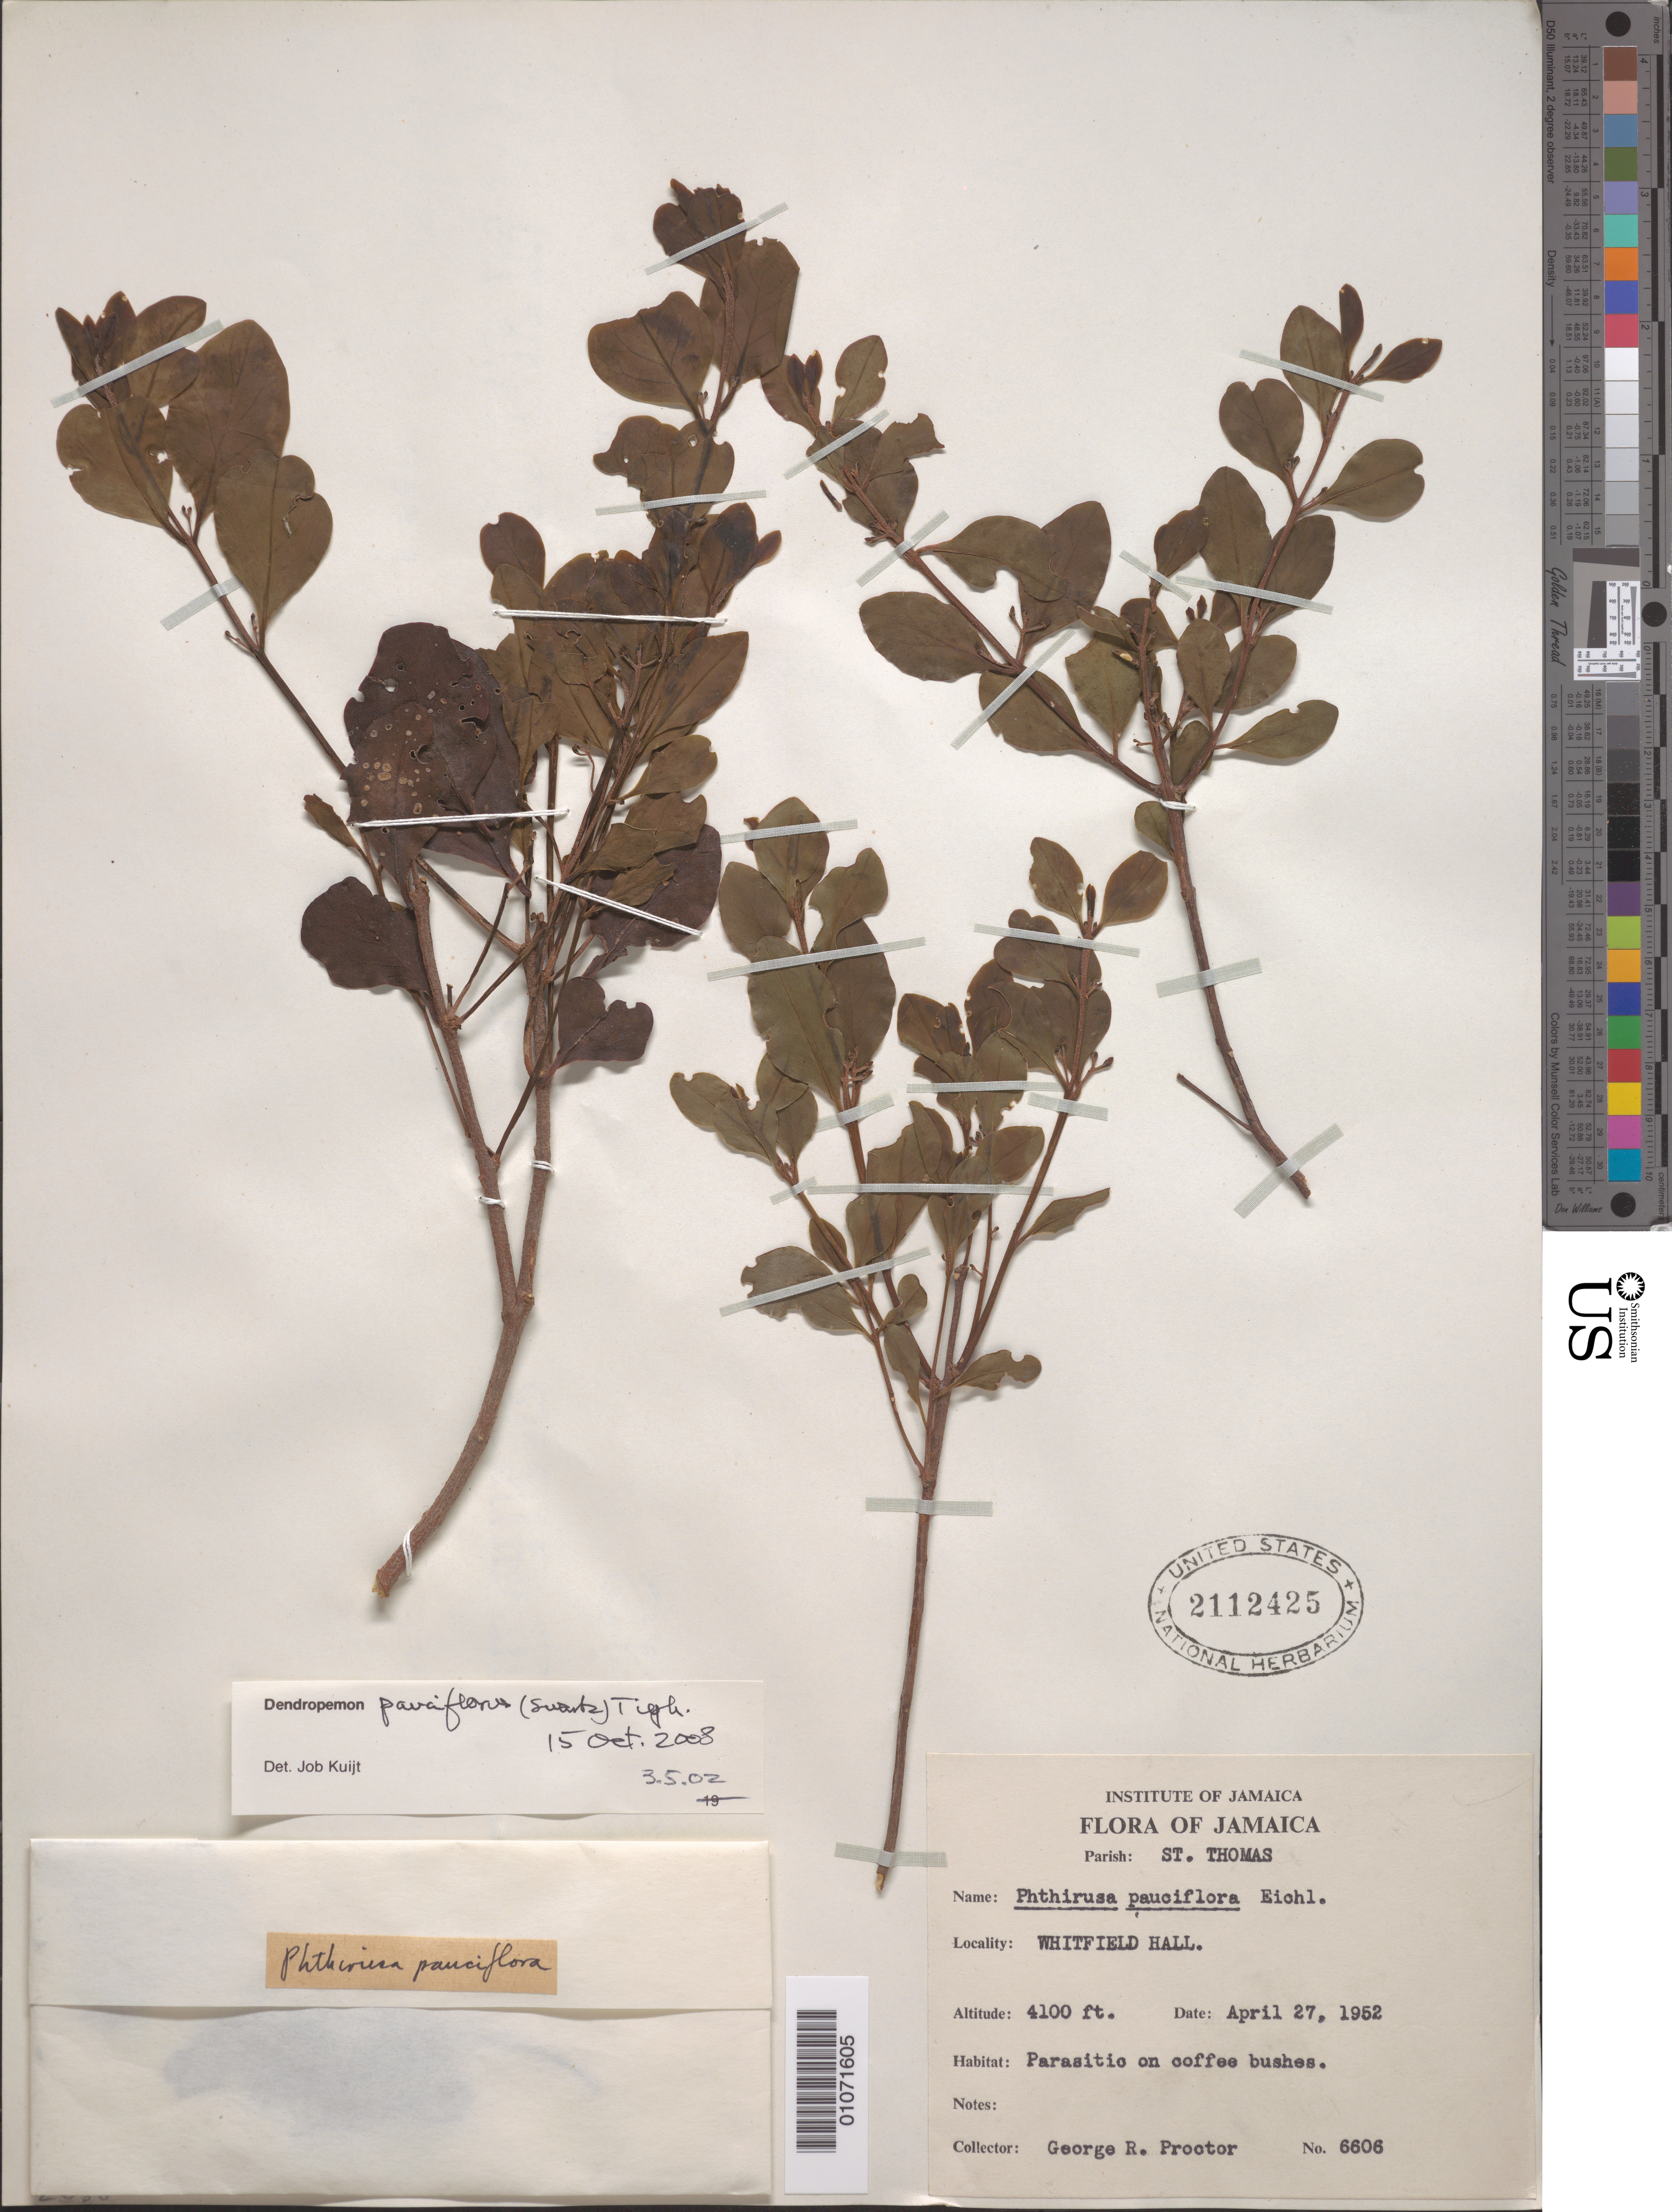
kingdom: Plantae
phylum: Tracheophyta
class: Magnoliopsida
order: Santalales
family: Loranthaceae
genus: Dendropemon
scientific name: Dendropemon parvifolius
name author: (Sw.) Steud.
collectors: G. R. Proctor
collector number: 6606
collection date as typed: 27 Apr 1952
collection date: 1952-04-27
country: Jamaica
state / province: Saint Thomas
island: Jamaica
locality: Whitfield Hall.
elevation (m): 1250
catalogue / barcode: US 2112425